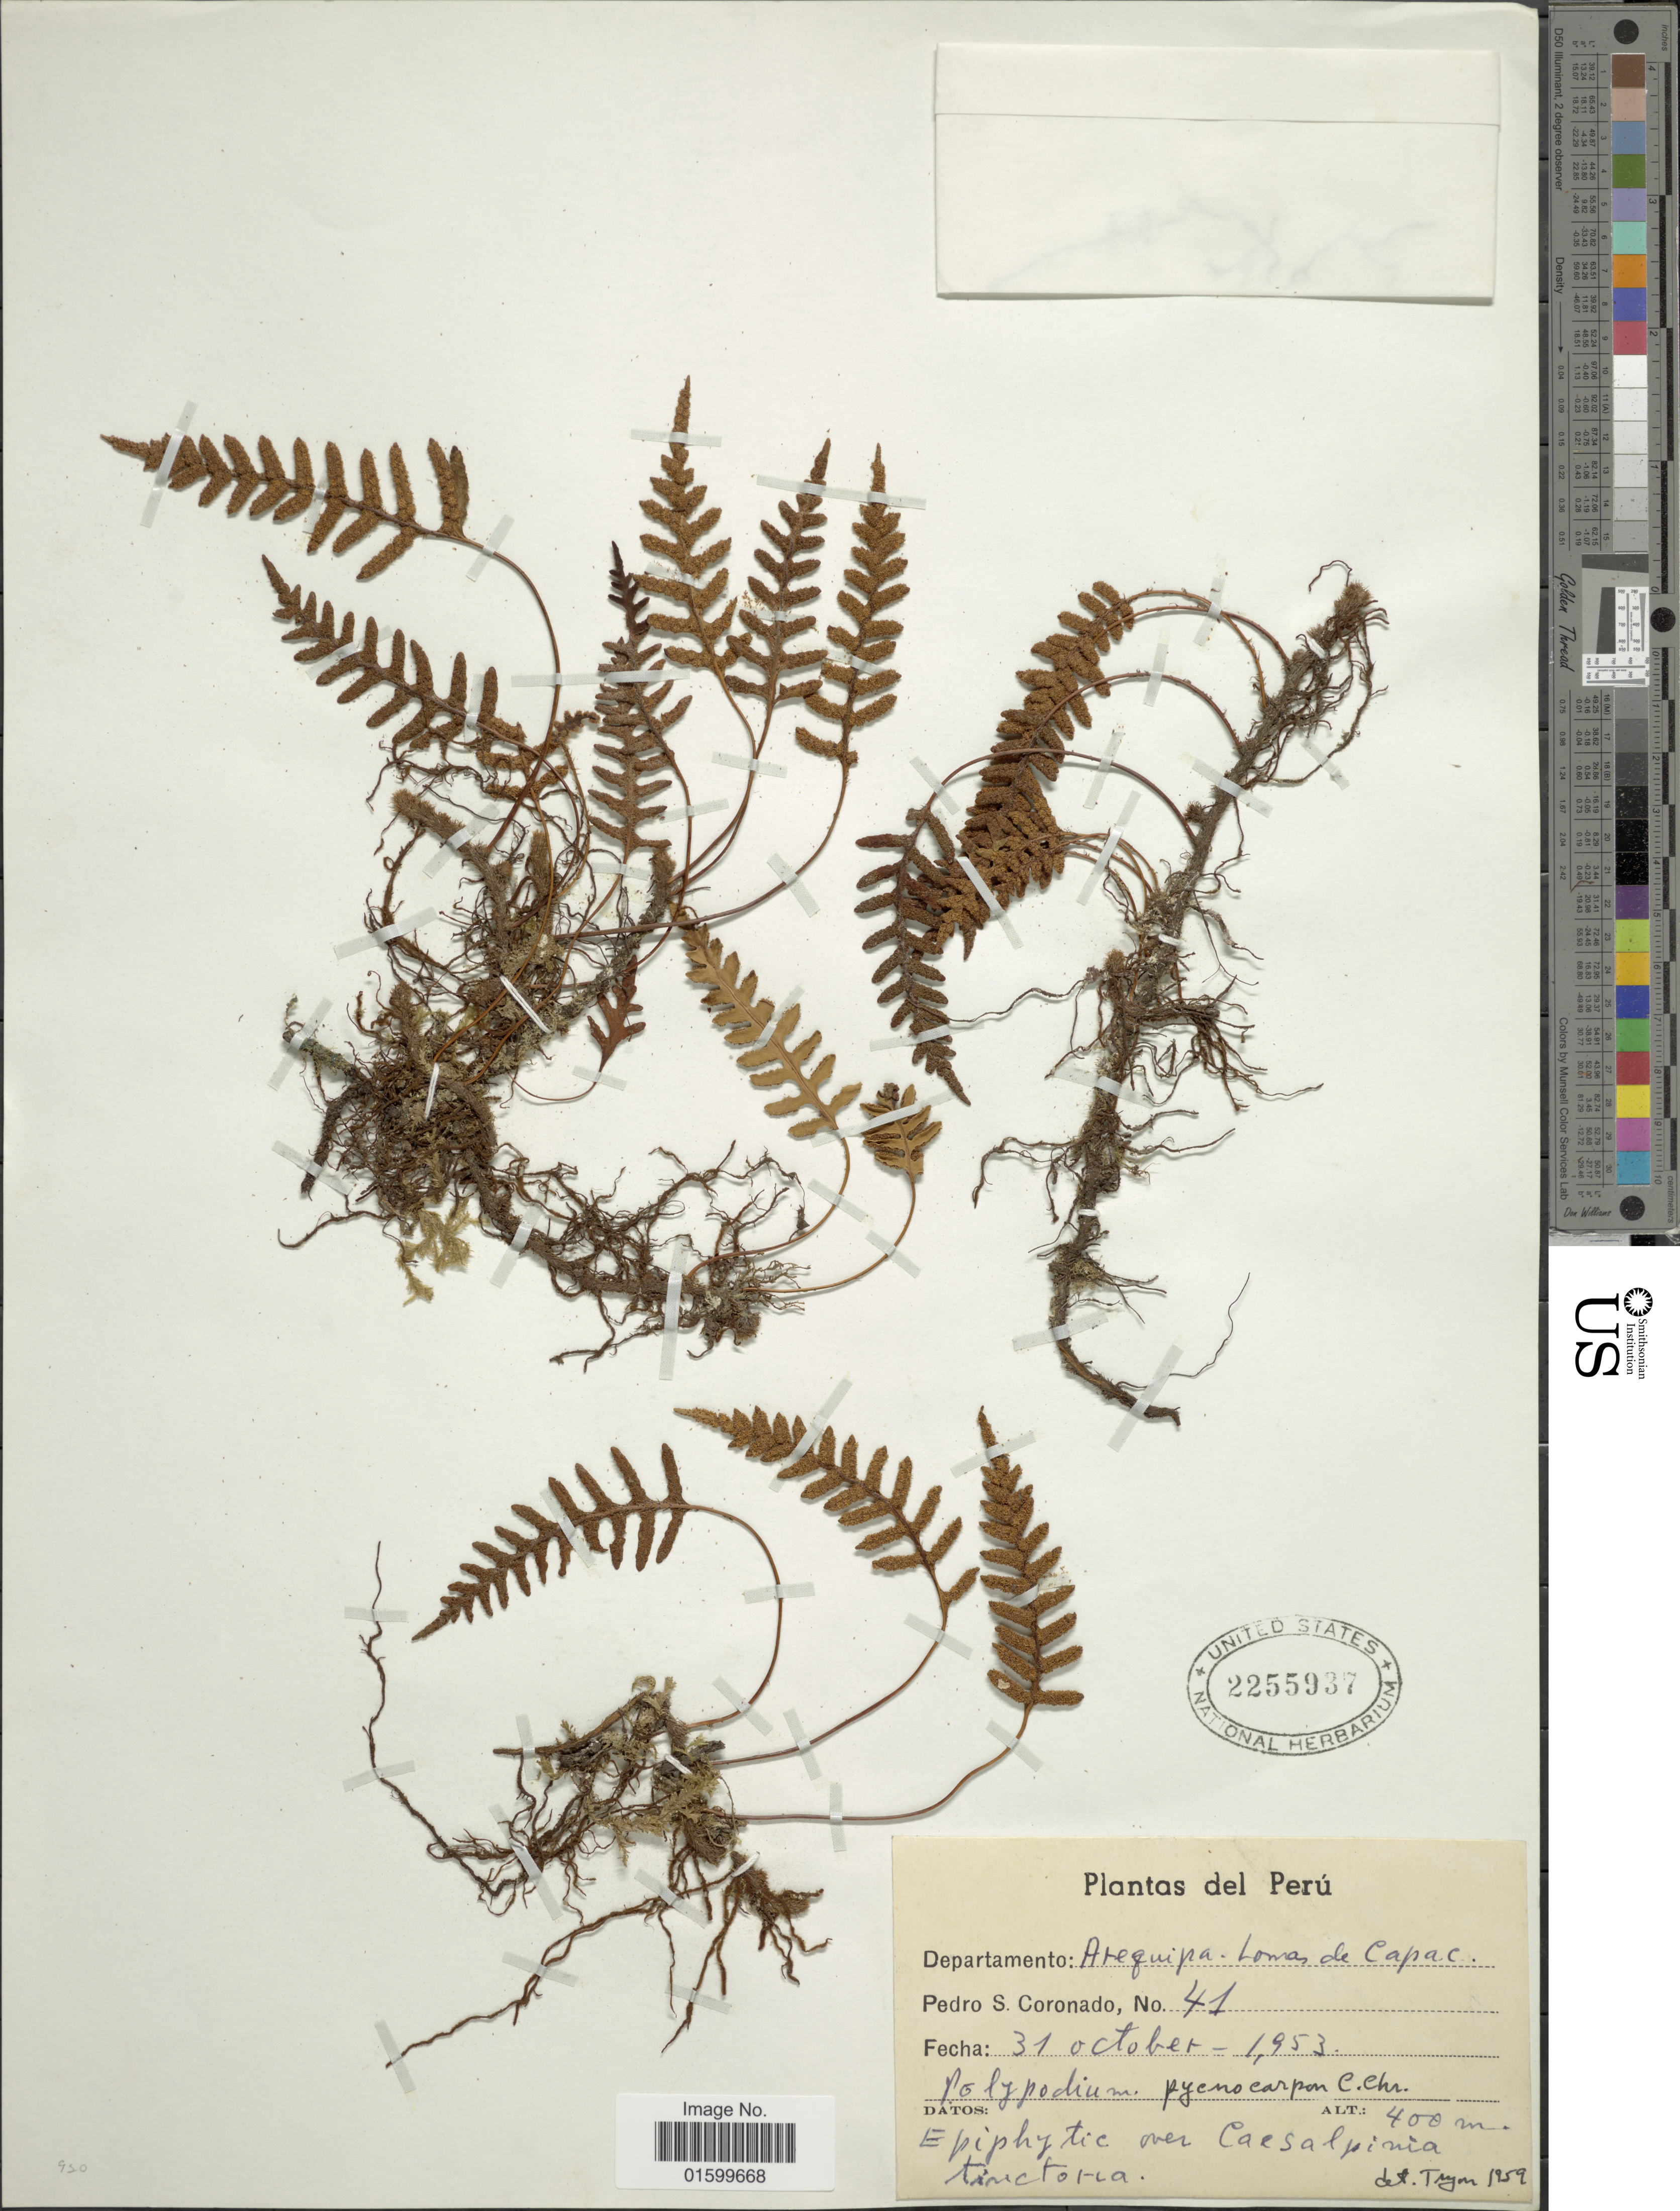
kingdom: Plantae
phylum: Tracheophyta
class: Polypodiopsida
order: Polypodiales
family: Polypodiaceae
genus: Pleopeltis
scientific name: Pleopeltis masafuerae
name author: (Phil.) de la Sota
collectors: P. Coronado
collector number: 41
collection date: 1953-10-31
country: Peru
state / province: Arequipa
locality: Departamento Arequipa-Lomas de Capac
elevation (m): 400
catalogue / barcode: US 2255937